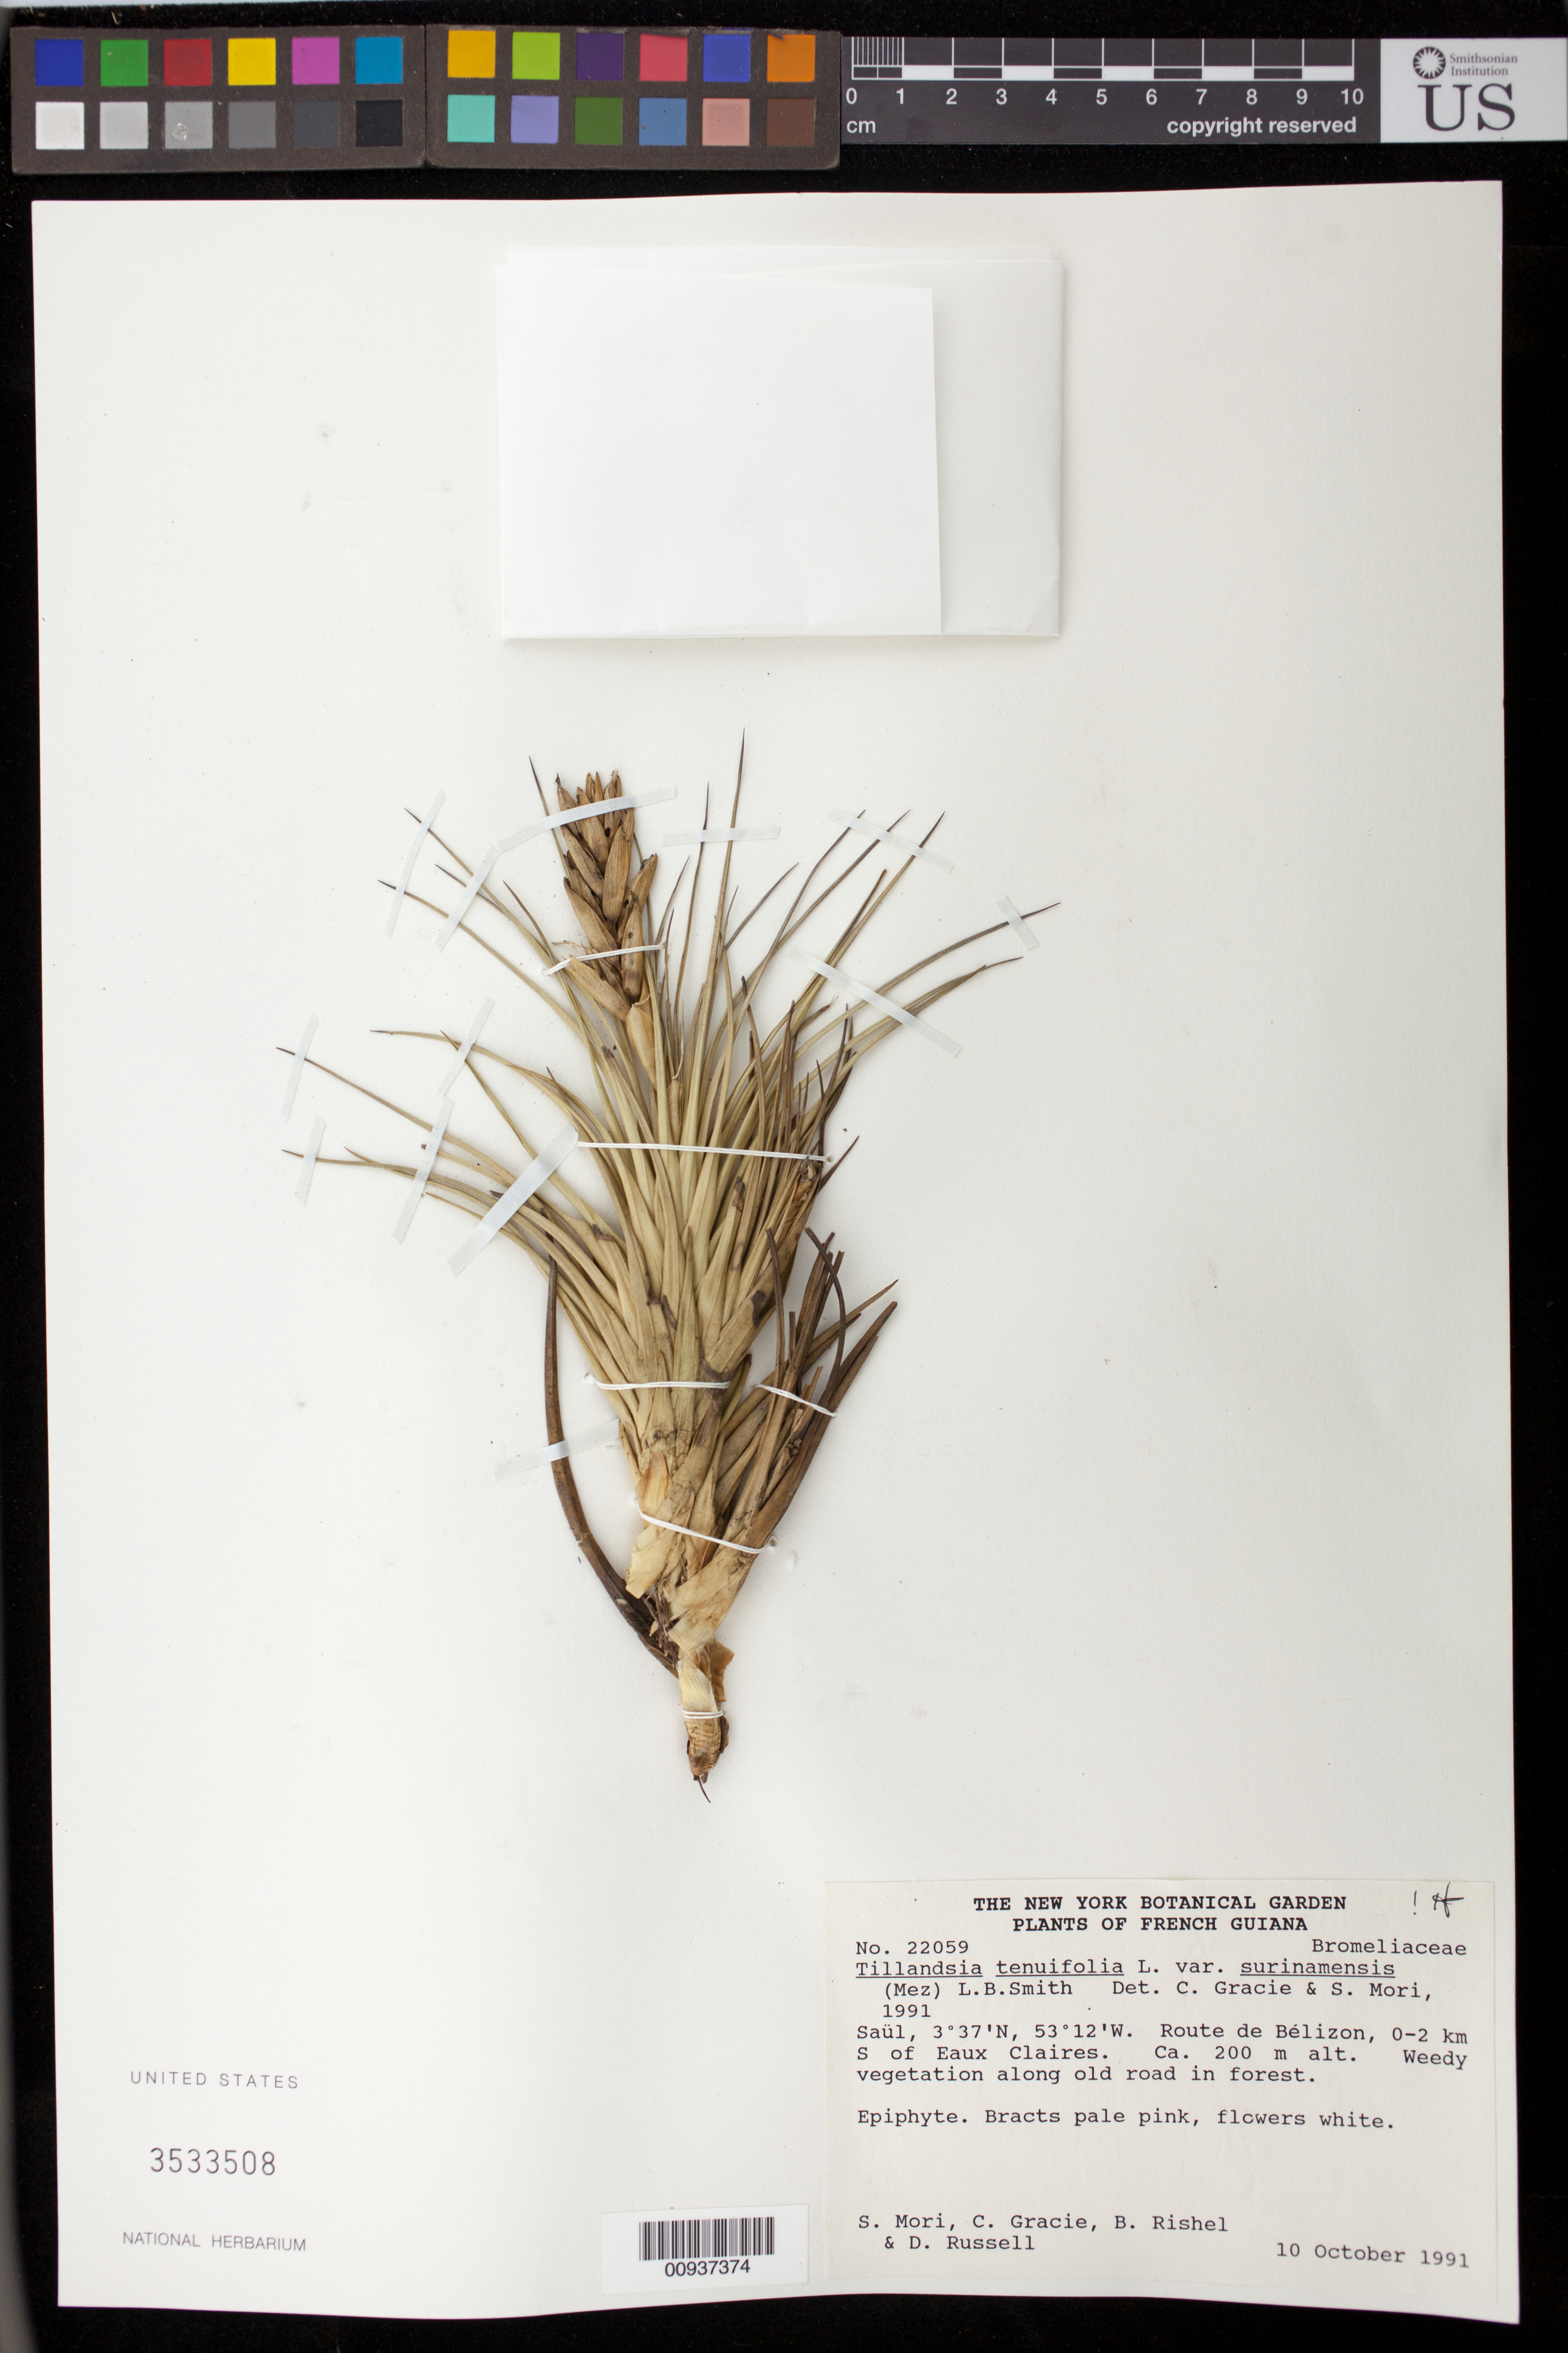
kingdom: Plantae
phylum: Tracheophyta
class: Liliopsida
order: Poales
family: Bromeliaceae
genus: Tillandsia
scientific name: Tillandsia tenuifolia var. surinamensis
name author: (Mez) L.B. Sm.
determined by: Gracie, Carol A.; Mori, Scott A.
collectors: S. Mori, C. A. Gracie, B. Rishel & D. Russell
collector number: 22059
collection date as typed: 10-Oct-91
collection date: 1991-10-10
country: French Guiana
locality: Saül, Route de Bélizon, 0-2 km south of Eaux Claires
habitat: Weedy vegetation along old road in forest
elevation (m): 200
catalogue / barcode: US 3533508